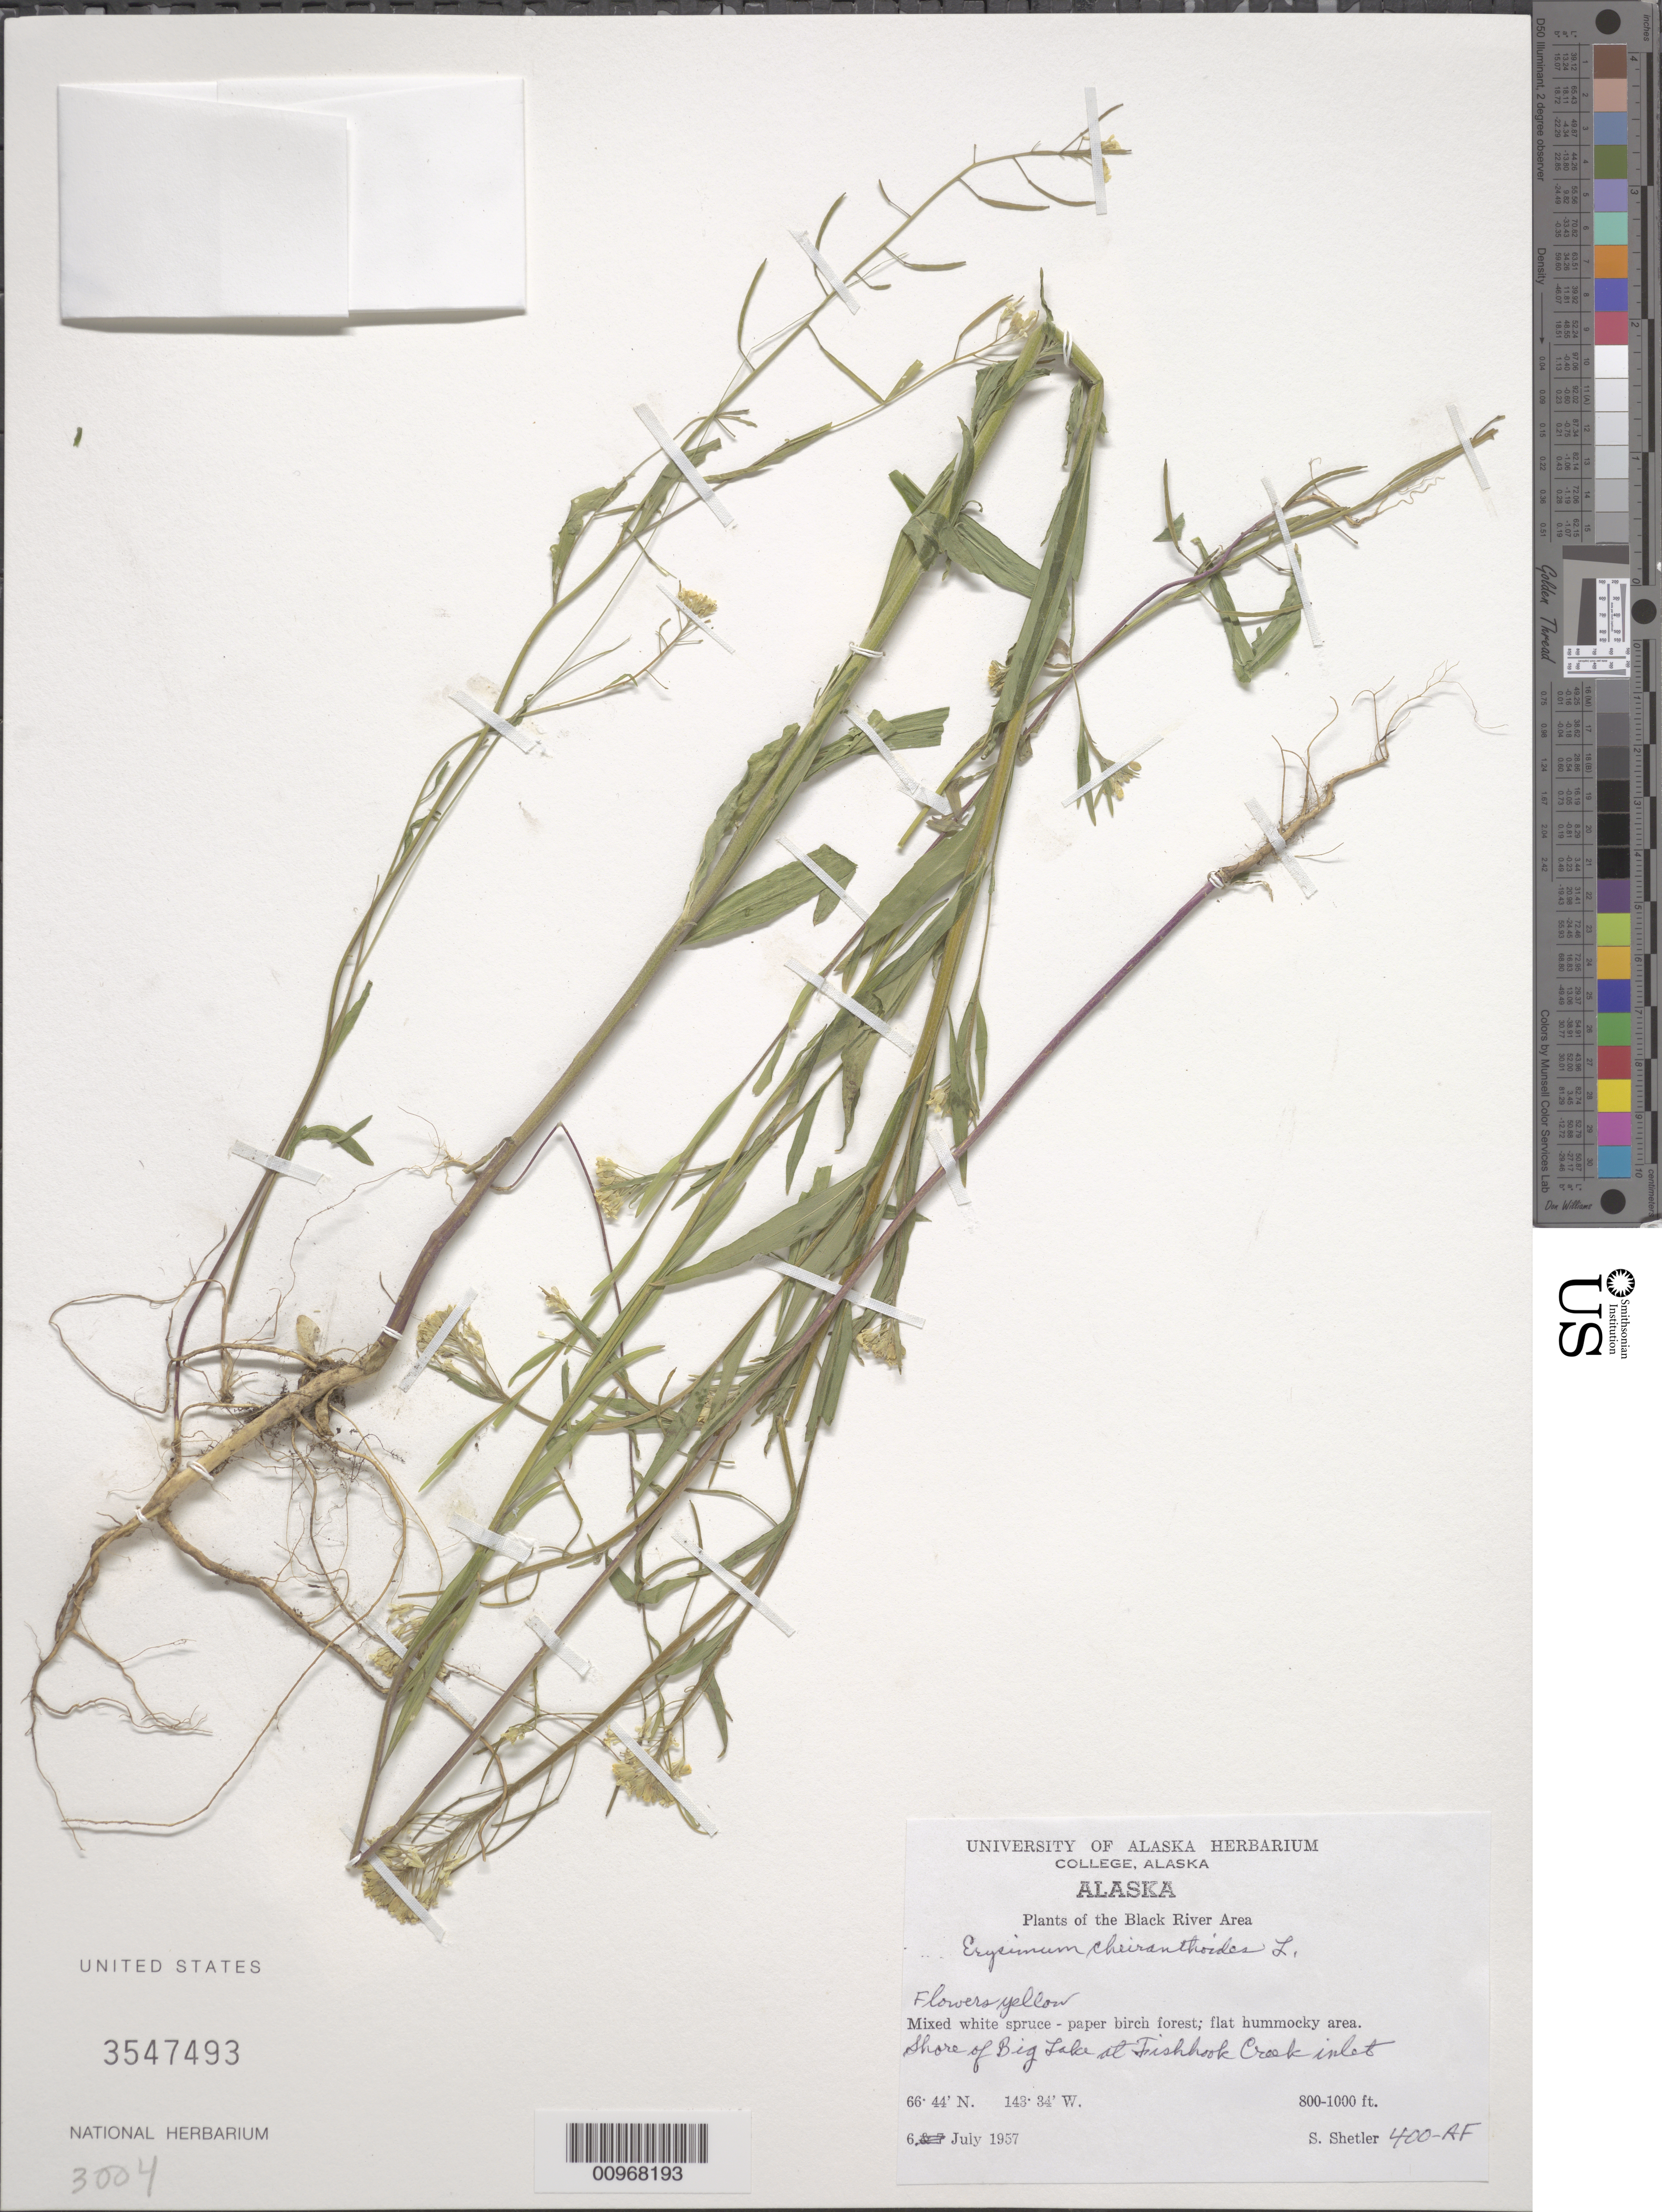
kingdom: Plantae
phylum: Tracheophyta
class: Magnoliopsida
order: Brassicales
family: Brassicaceae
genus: Erysimum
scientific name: Erysimum cheiranthoides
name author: L.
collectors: S. Shetler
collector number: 400-AF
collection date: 1957-07-06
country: United States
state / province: Alaska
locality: Black River Area. Shore of Big Lake at Fishhook Creek inlet.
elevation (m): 244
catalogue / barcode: US 3547493